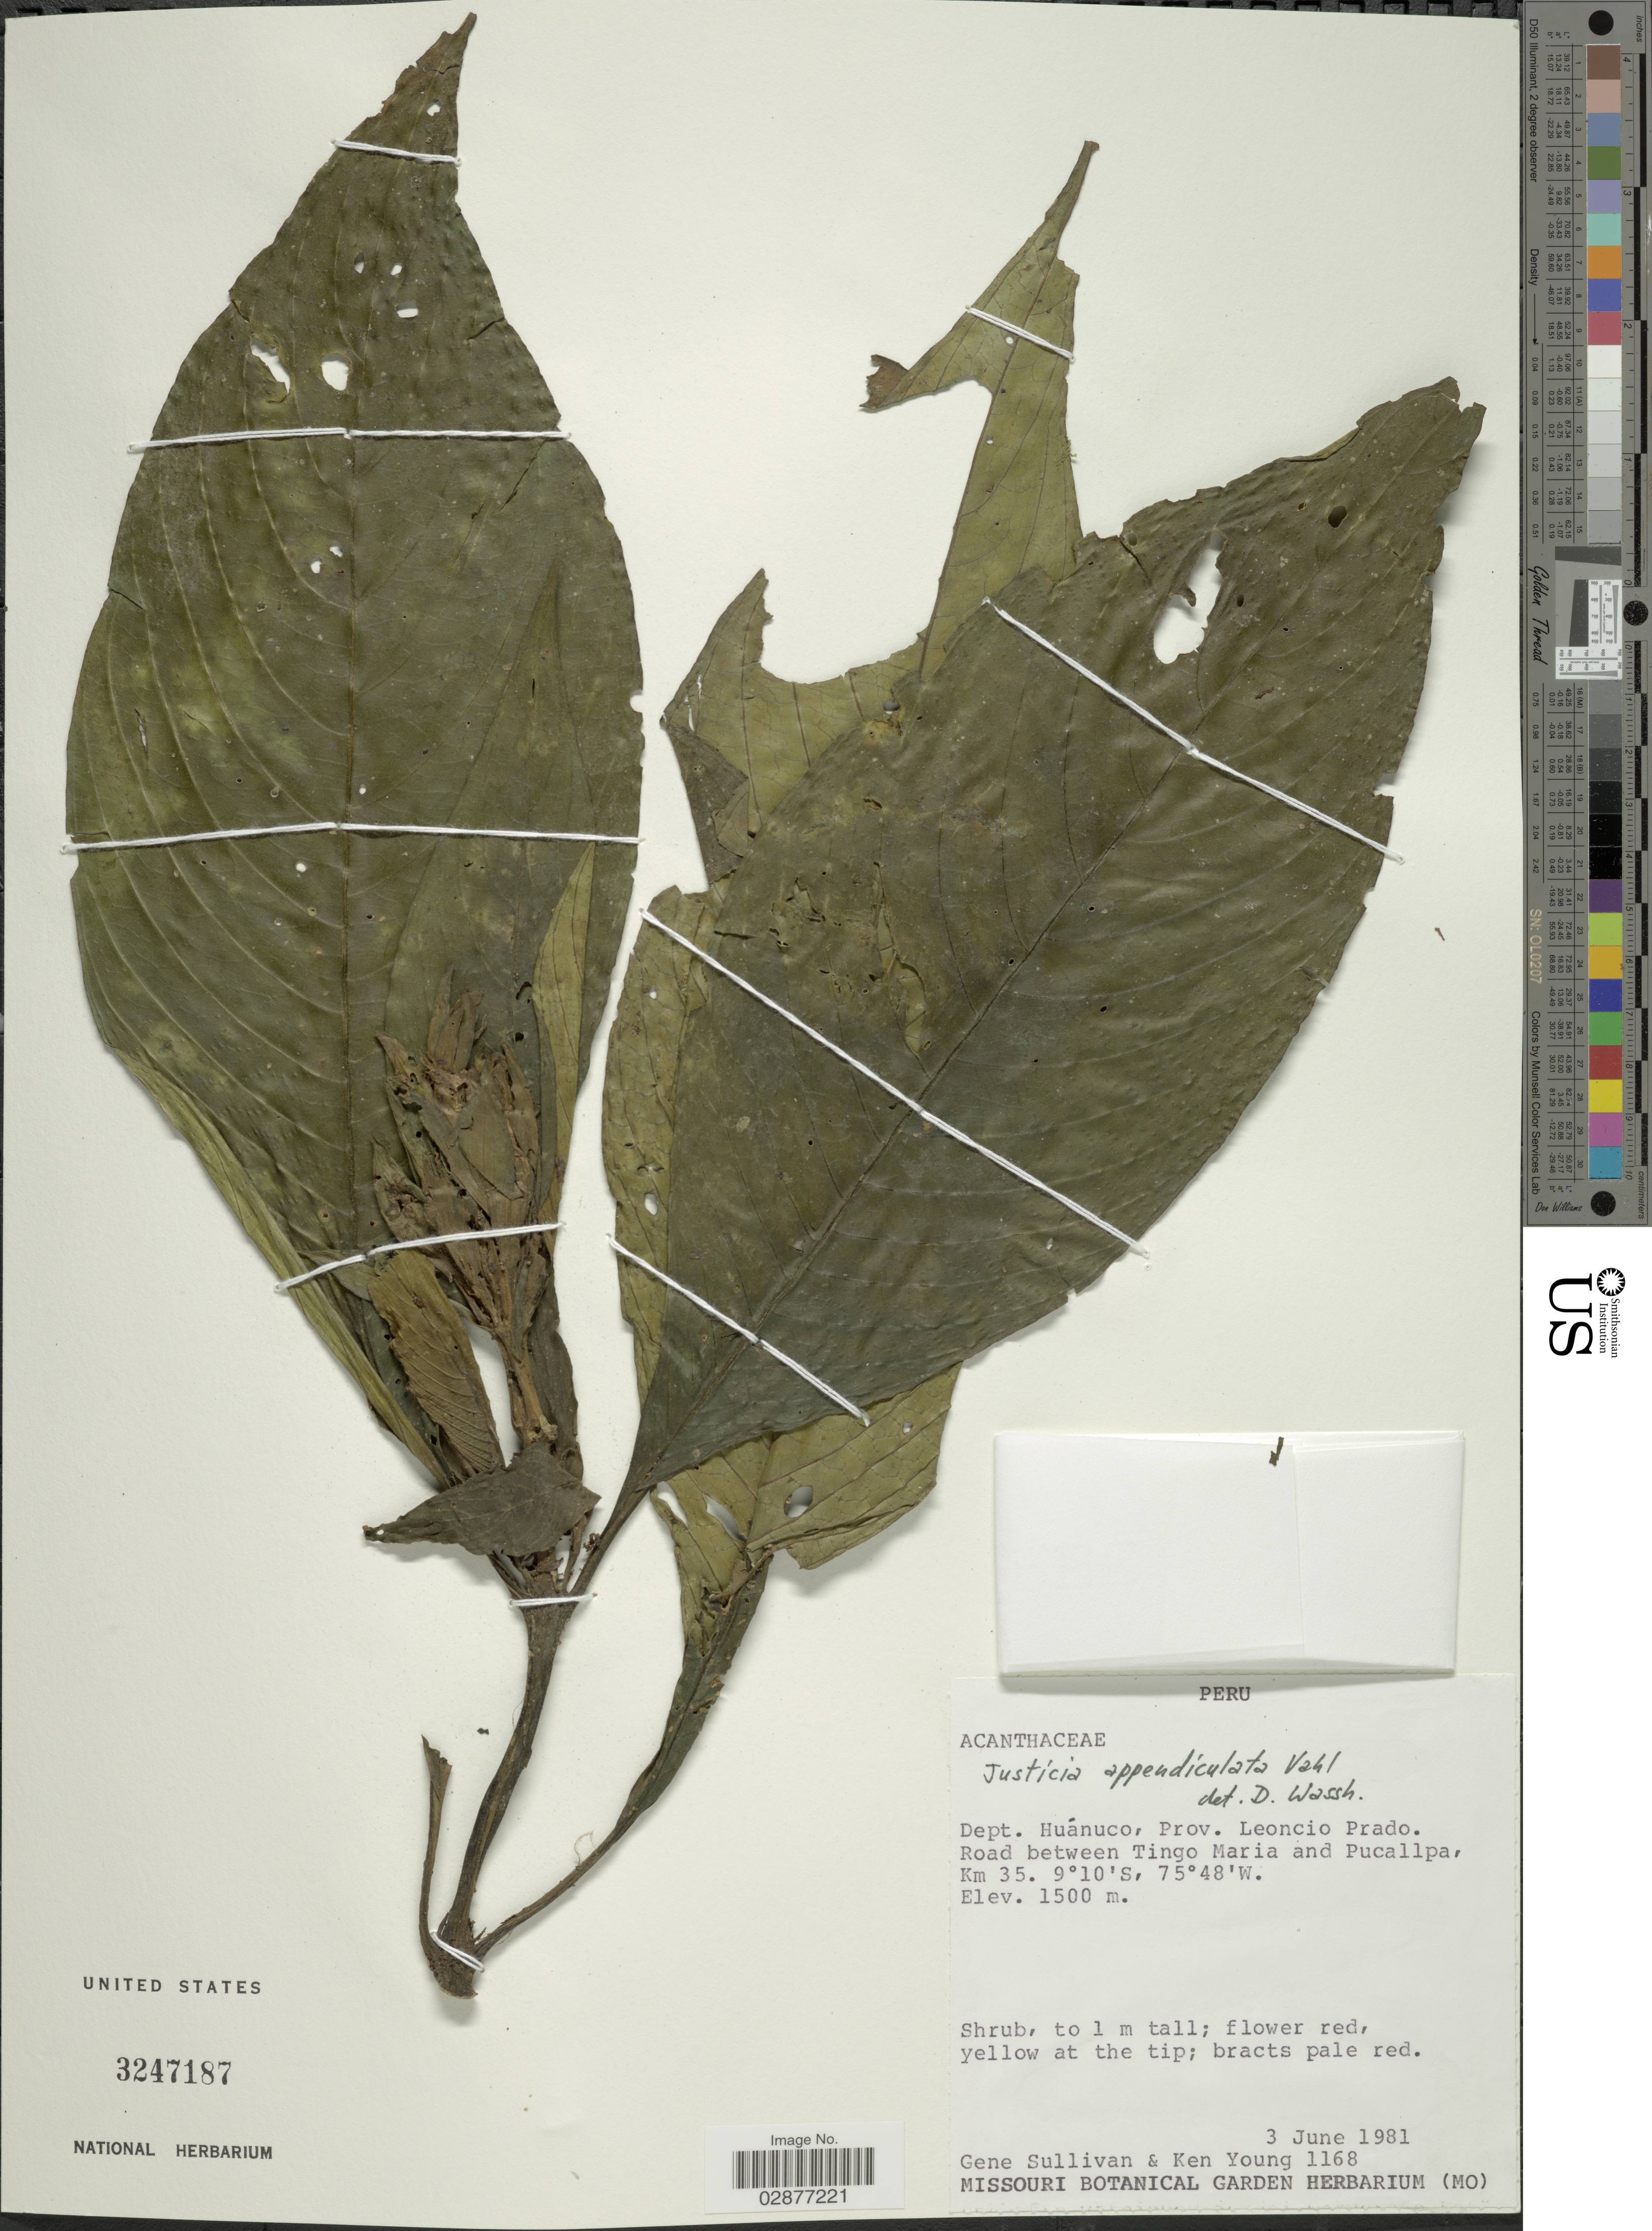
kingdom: Plantae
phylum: Tracheophyta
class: Magnoliopsida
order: Lamiales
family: Acanthaceae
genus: Justicia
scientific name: Justicia appendiculata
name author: (Ruiz & Pav.) Vahl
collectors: G. Sullivan & K. Young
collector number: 1168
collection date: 1981-06-03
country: Peru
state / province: Huánuco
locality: Dept. Huánuco, Prov. Leoncio Prado. Road between Tingo Maria and Pucallpa, Km 35.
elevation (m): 1500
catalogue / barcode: US 3247187